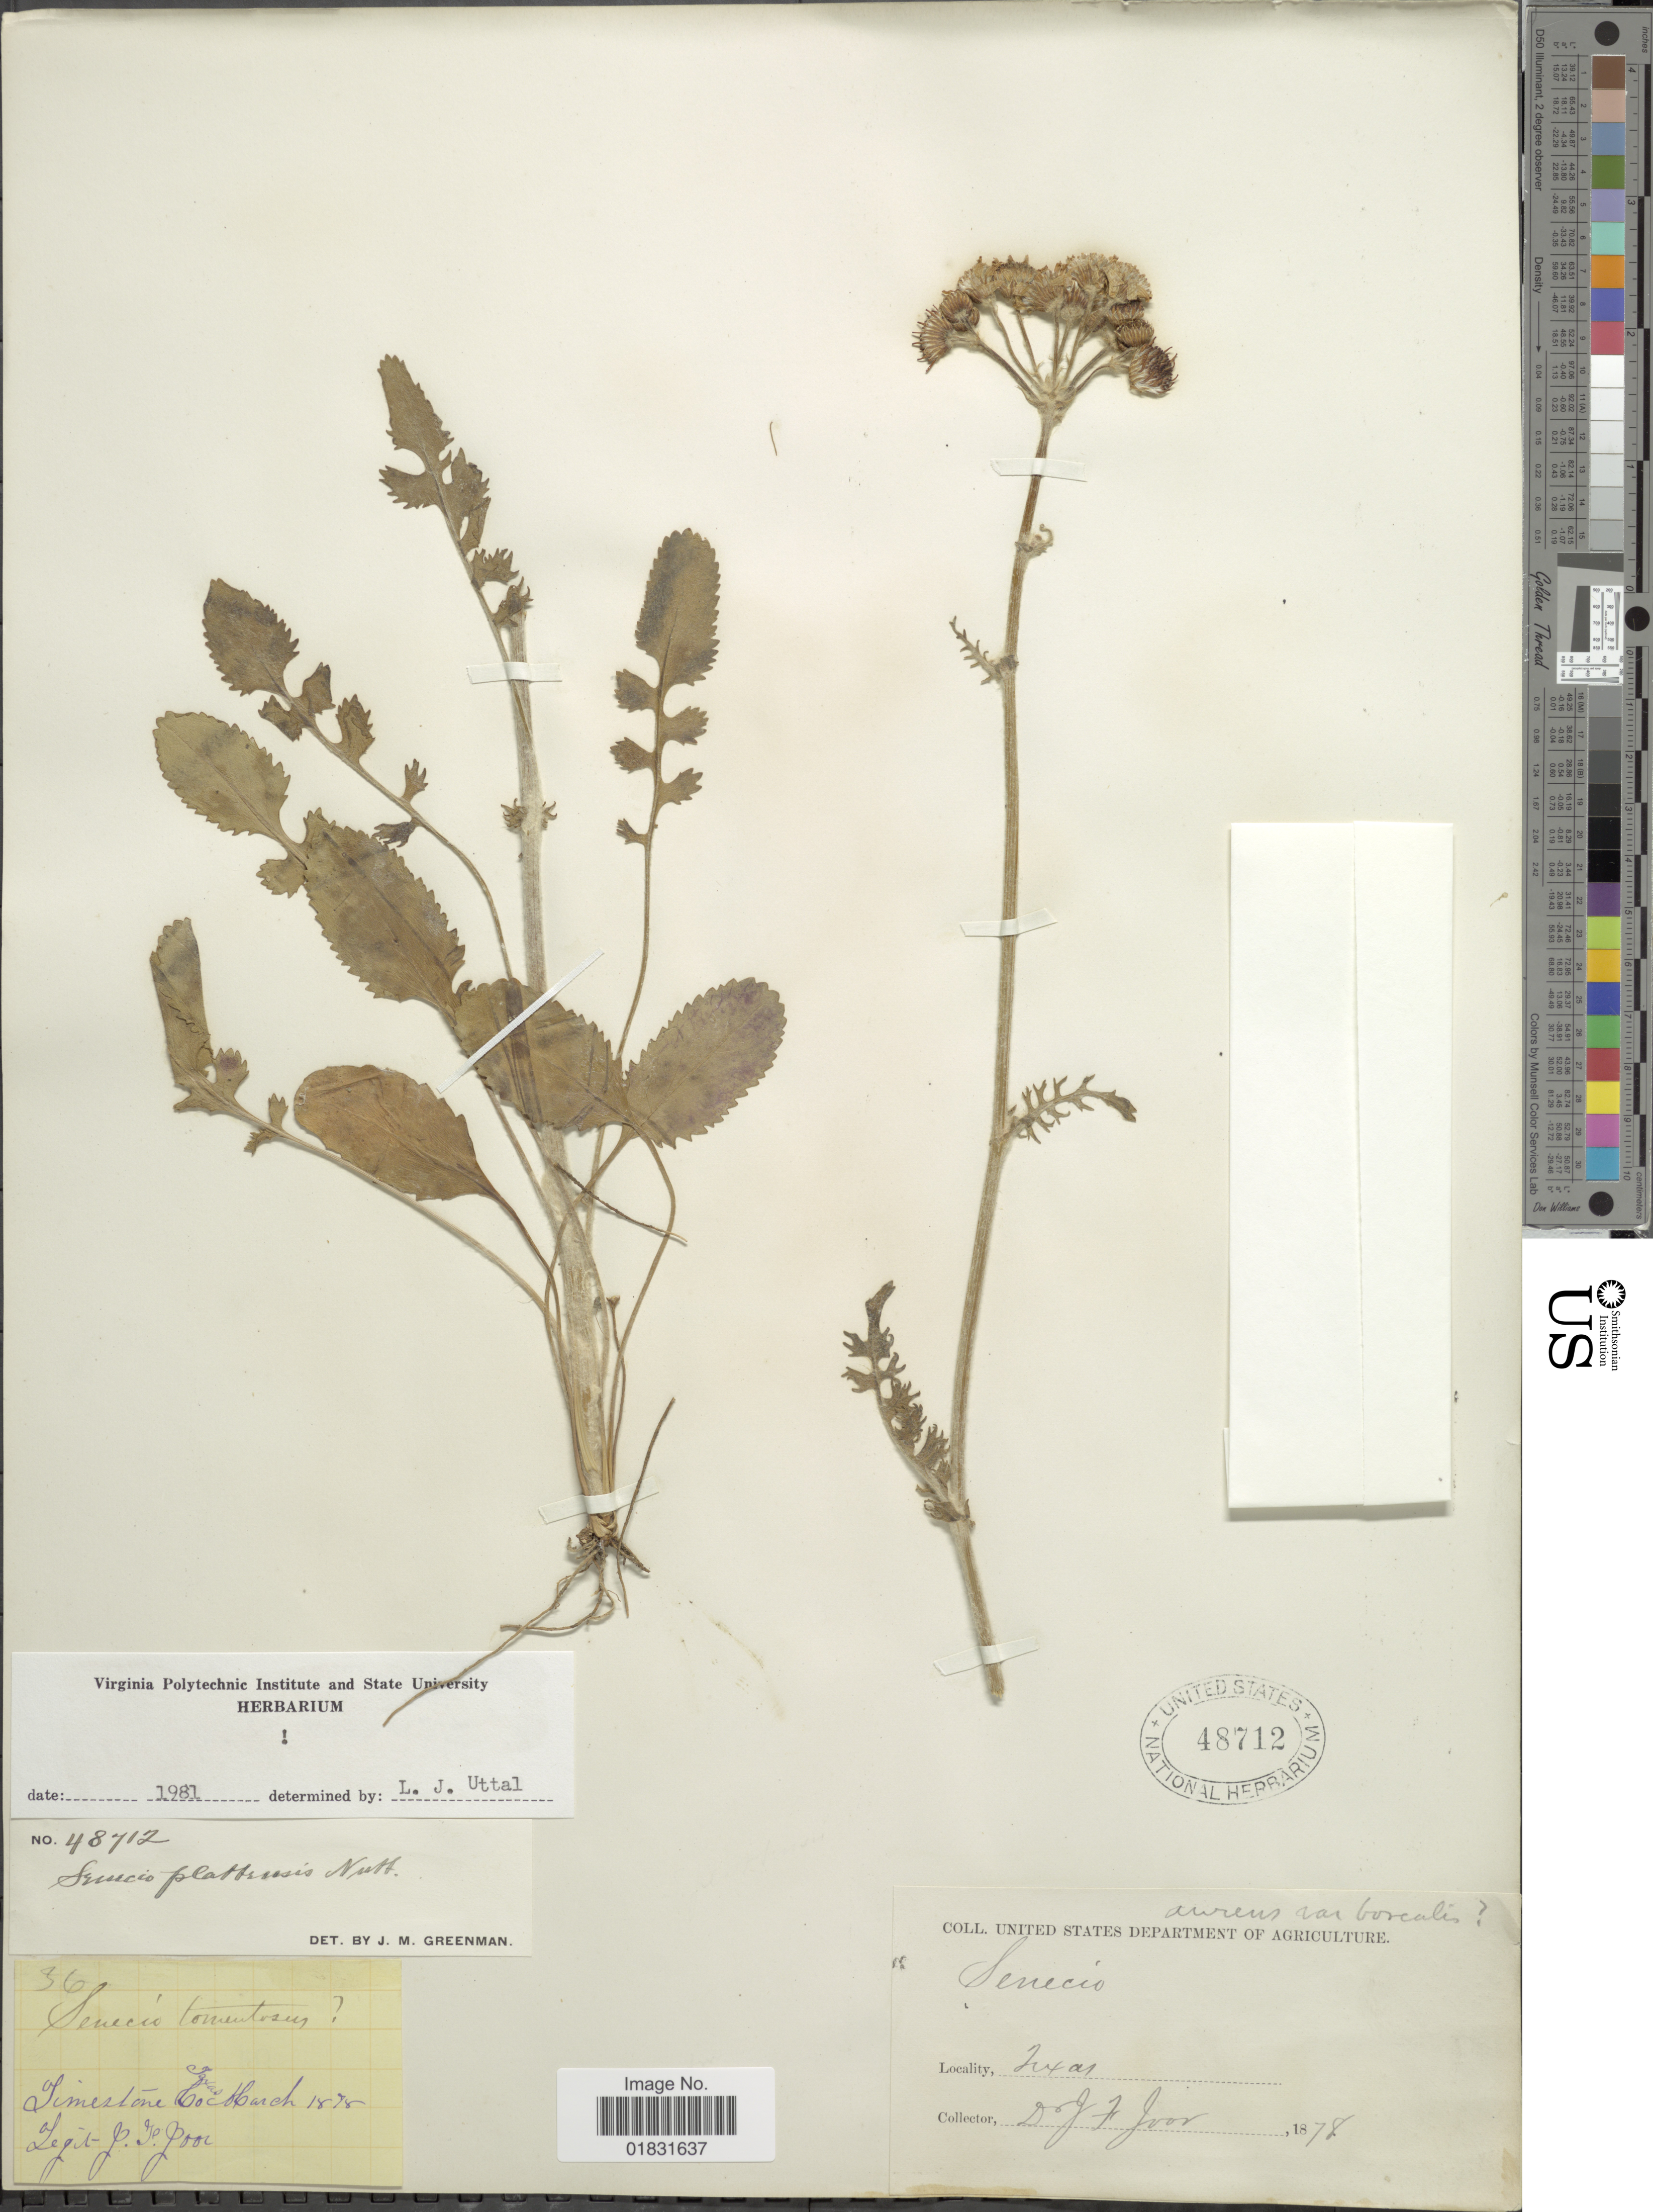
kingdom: Plantae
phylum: Tracheophyta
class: Magnoliopsida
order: Asterales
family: Asteraceae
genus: Packera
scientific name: Packera plattensis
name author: W.A. Weber & Á. Löve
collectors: J. F. Joor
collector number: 36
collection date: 1878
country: United States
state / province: Texas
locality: Limestone Co.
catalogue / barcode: US 48712